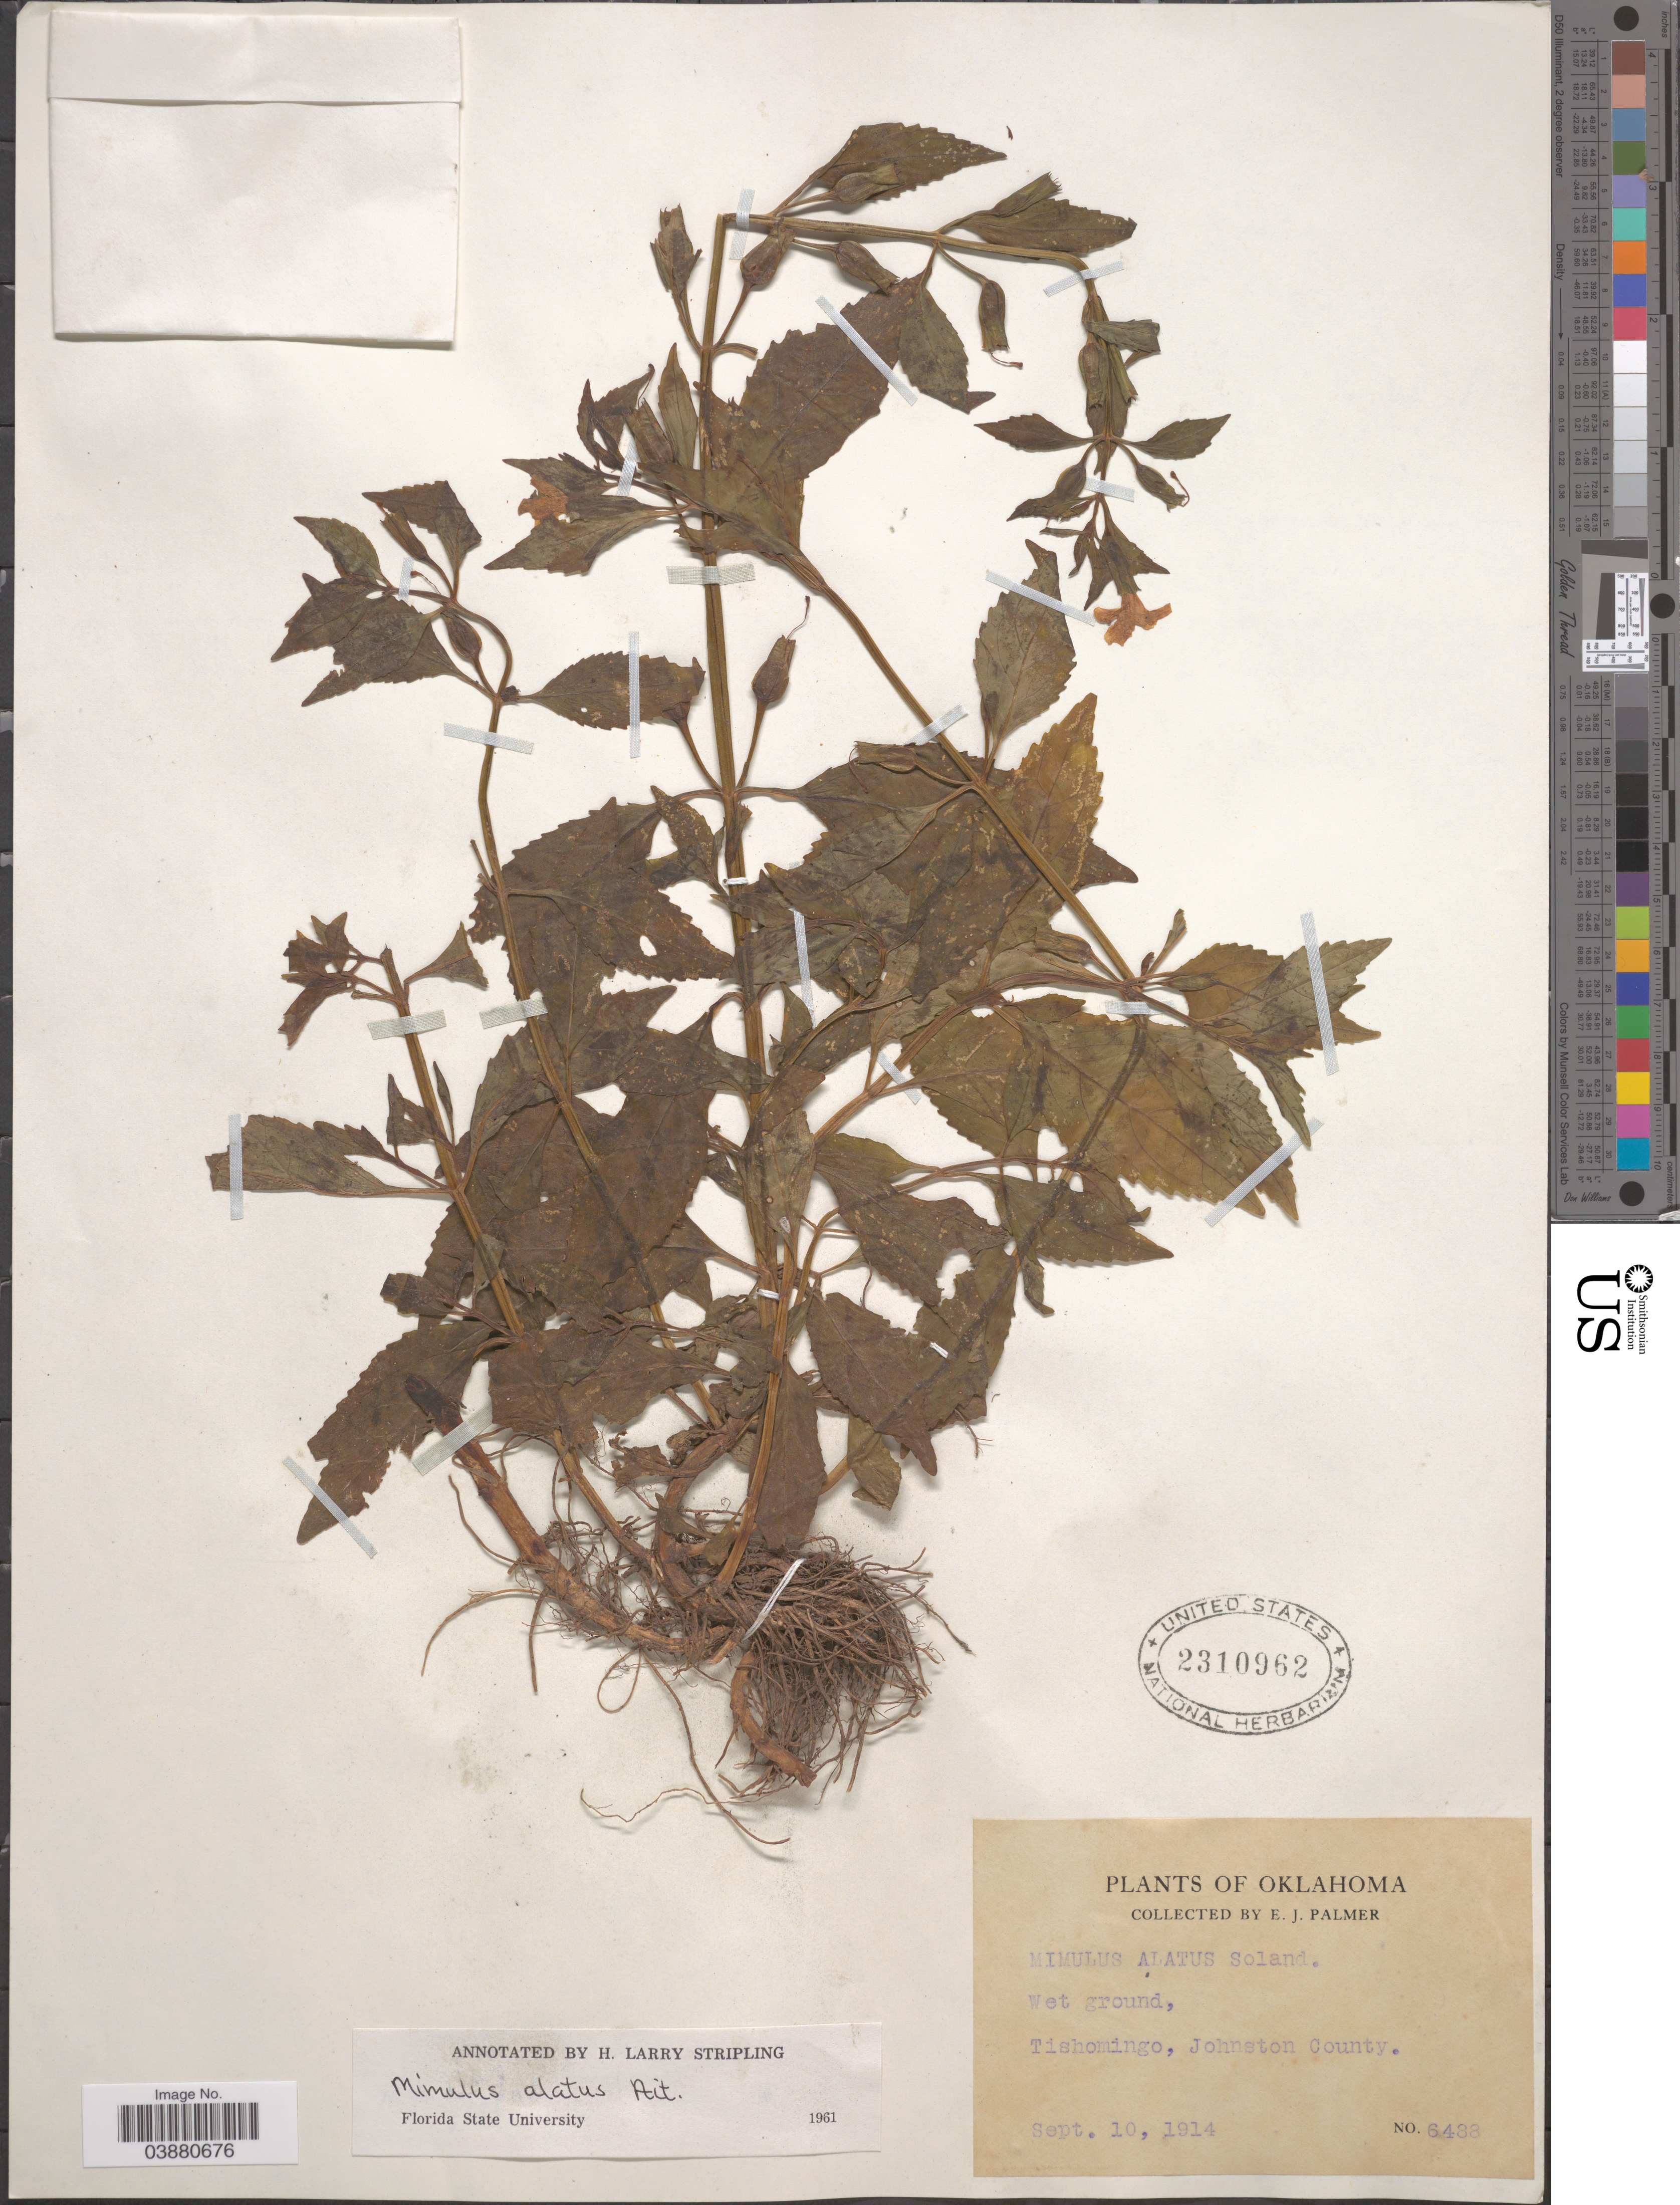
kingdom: Plantae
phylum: Tracheophyta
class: Magnoliopsida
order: Lamiales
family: Phrymaceae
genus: Mimulus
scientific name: Mimulus alatus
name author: Aiton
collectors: E. J. Palmer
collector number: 6488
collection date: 1914-09-10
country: United States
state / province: Oklahoma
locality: Tishomingo, Johnston County.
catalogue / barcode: US 2310962